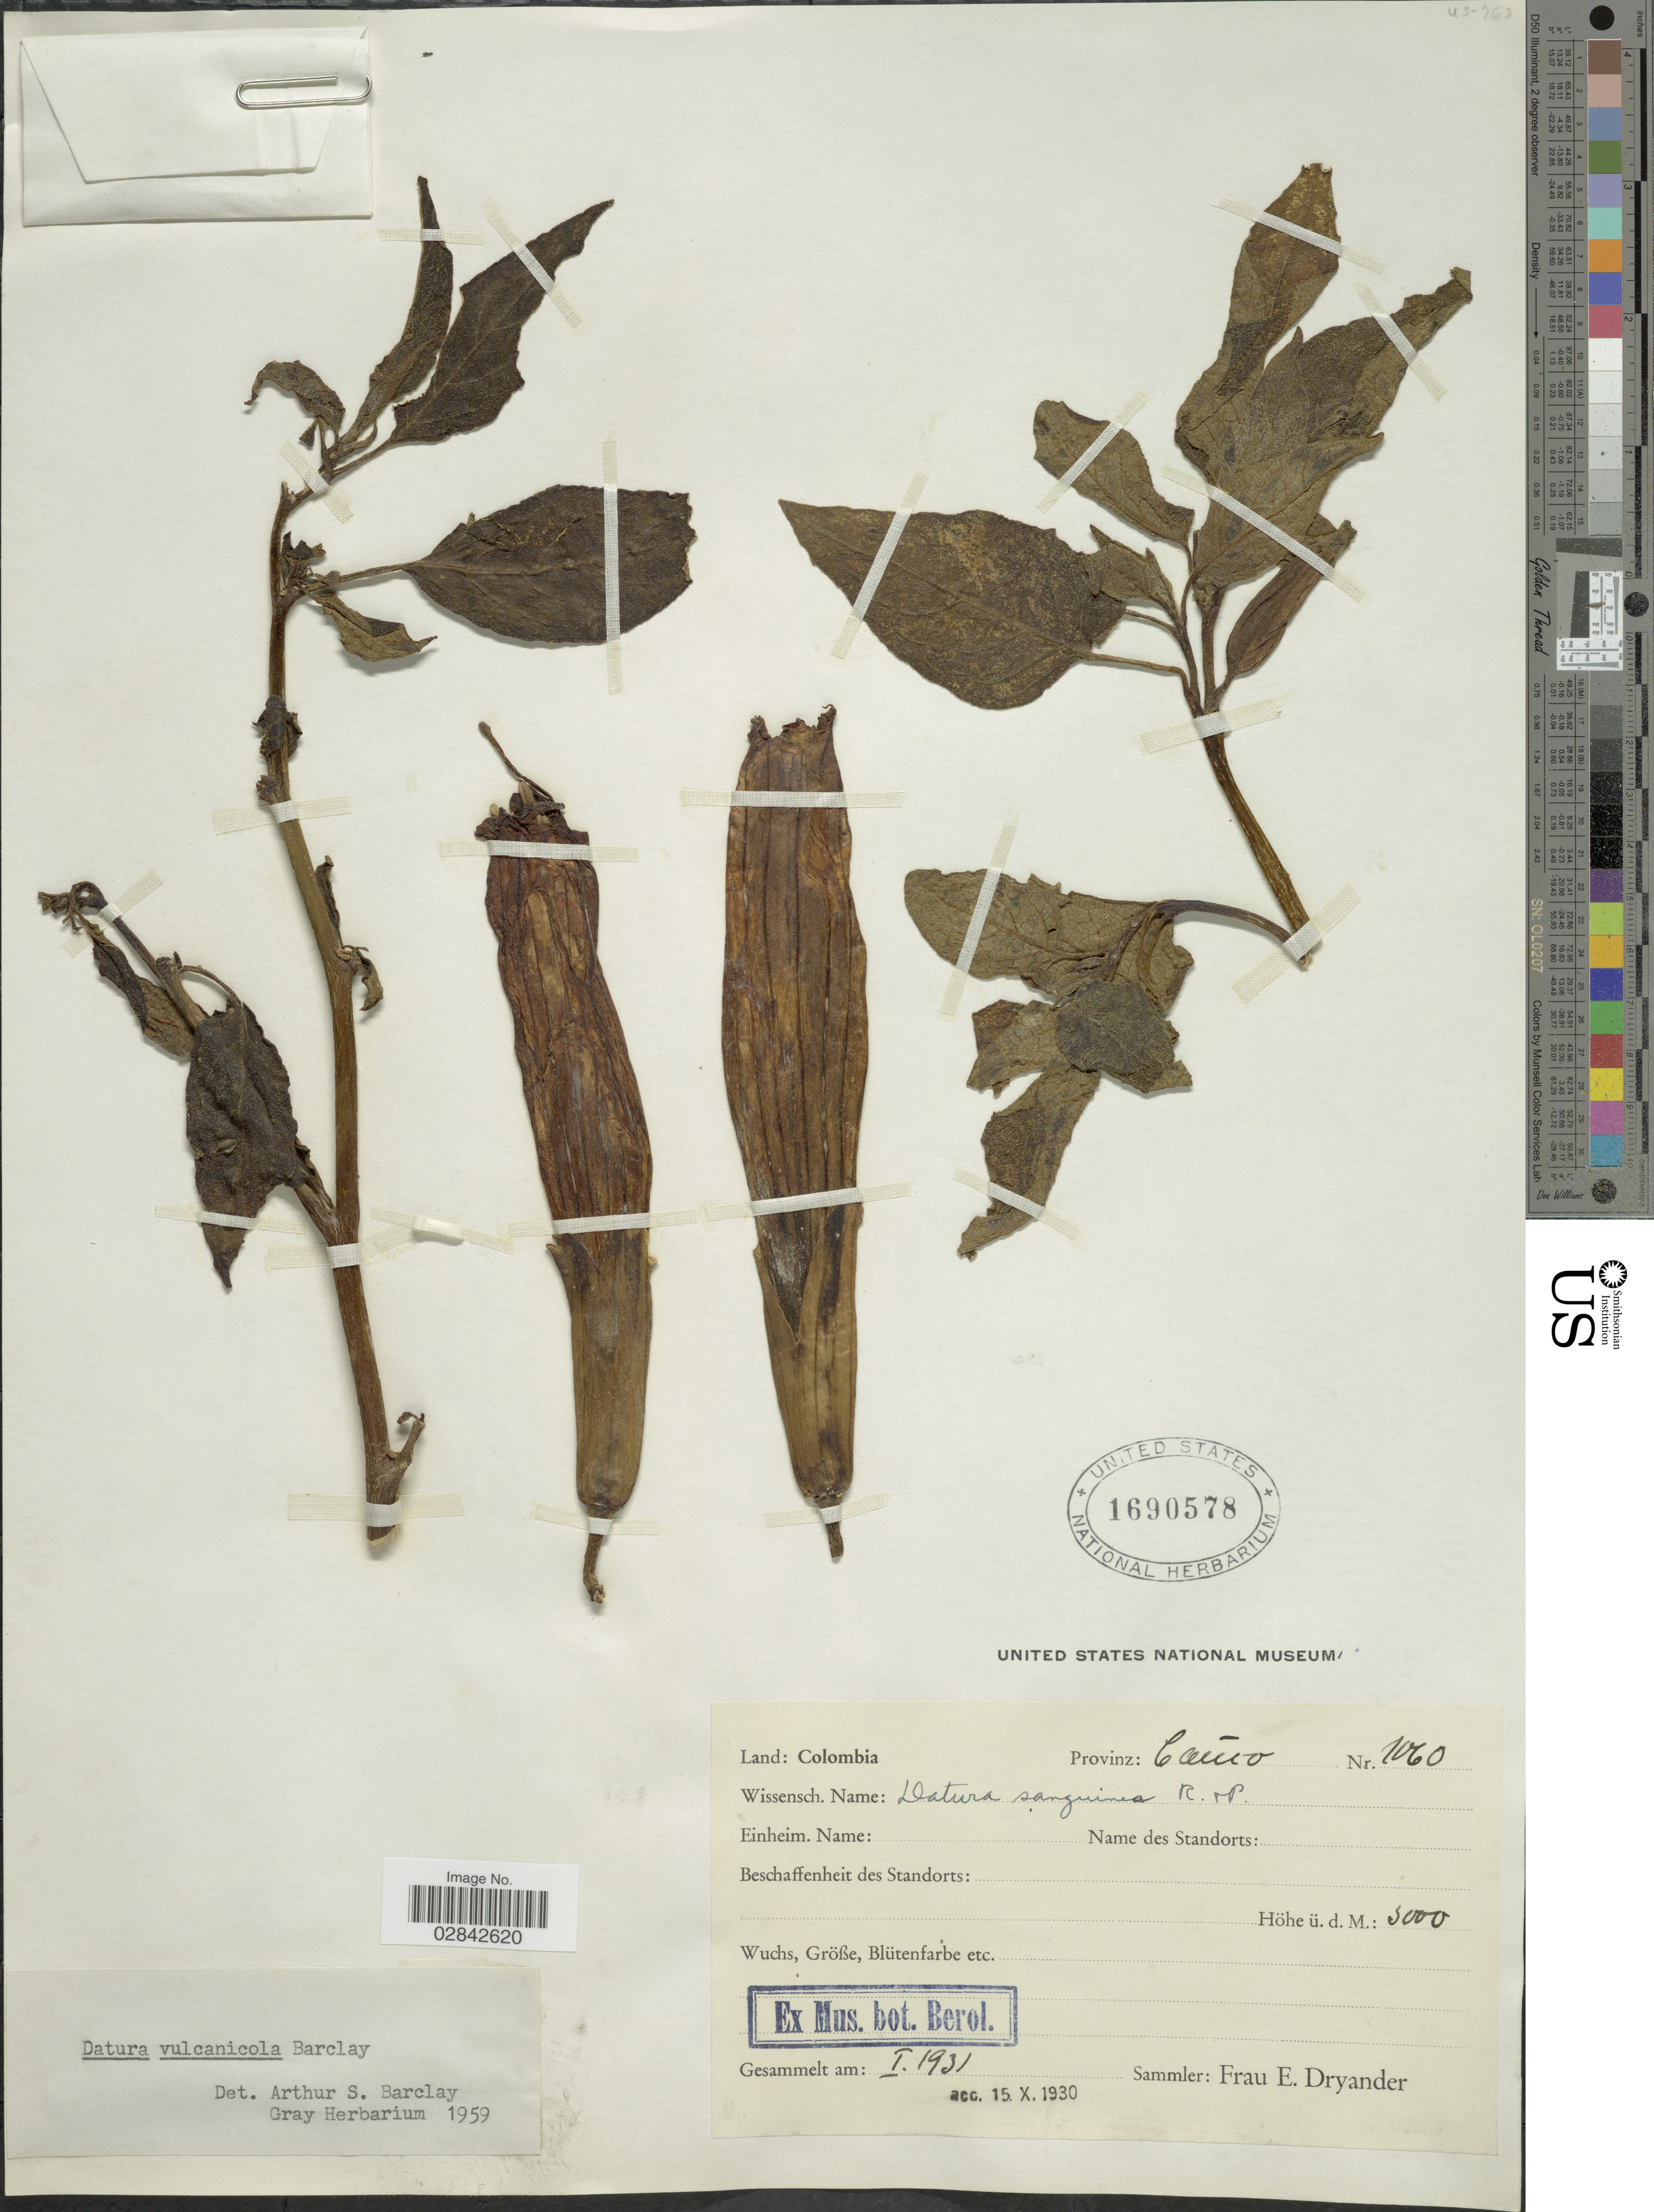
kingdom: Plantae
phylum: Tracheophyta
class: Magnoliopsida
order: Solanales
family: Solanaceae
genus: Brugmansia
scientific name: Brugmansia vulcanicola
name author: (A.S. Barclay) R.E. Schult.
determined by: (US) Smithsonian Institution - National Museum of Natural History - Department of Botany (UNITED STATES)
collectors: F. Dryander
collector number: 1060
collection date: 1931-01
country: Colombia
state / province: Cauca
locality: Provinz: Caúca [interpreted].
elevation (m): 3000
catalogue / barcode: US 1690578